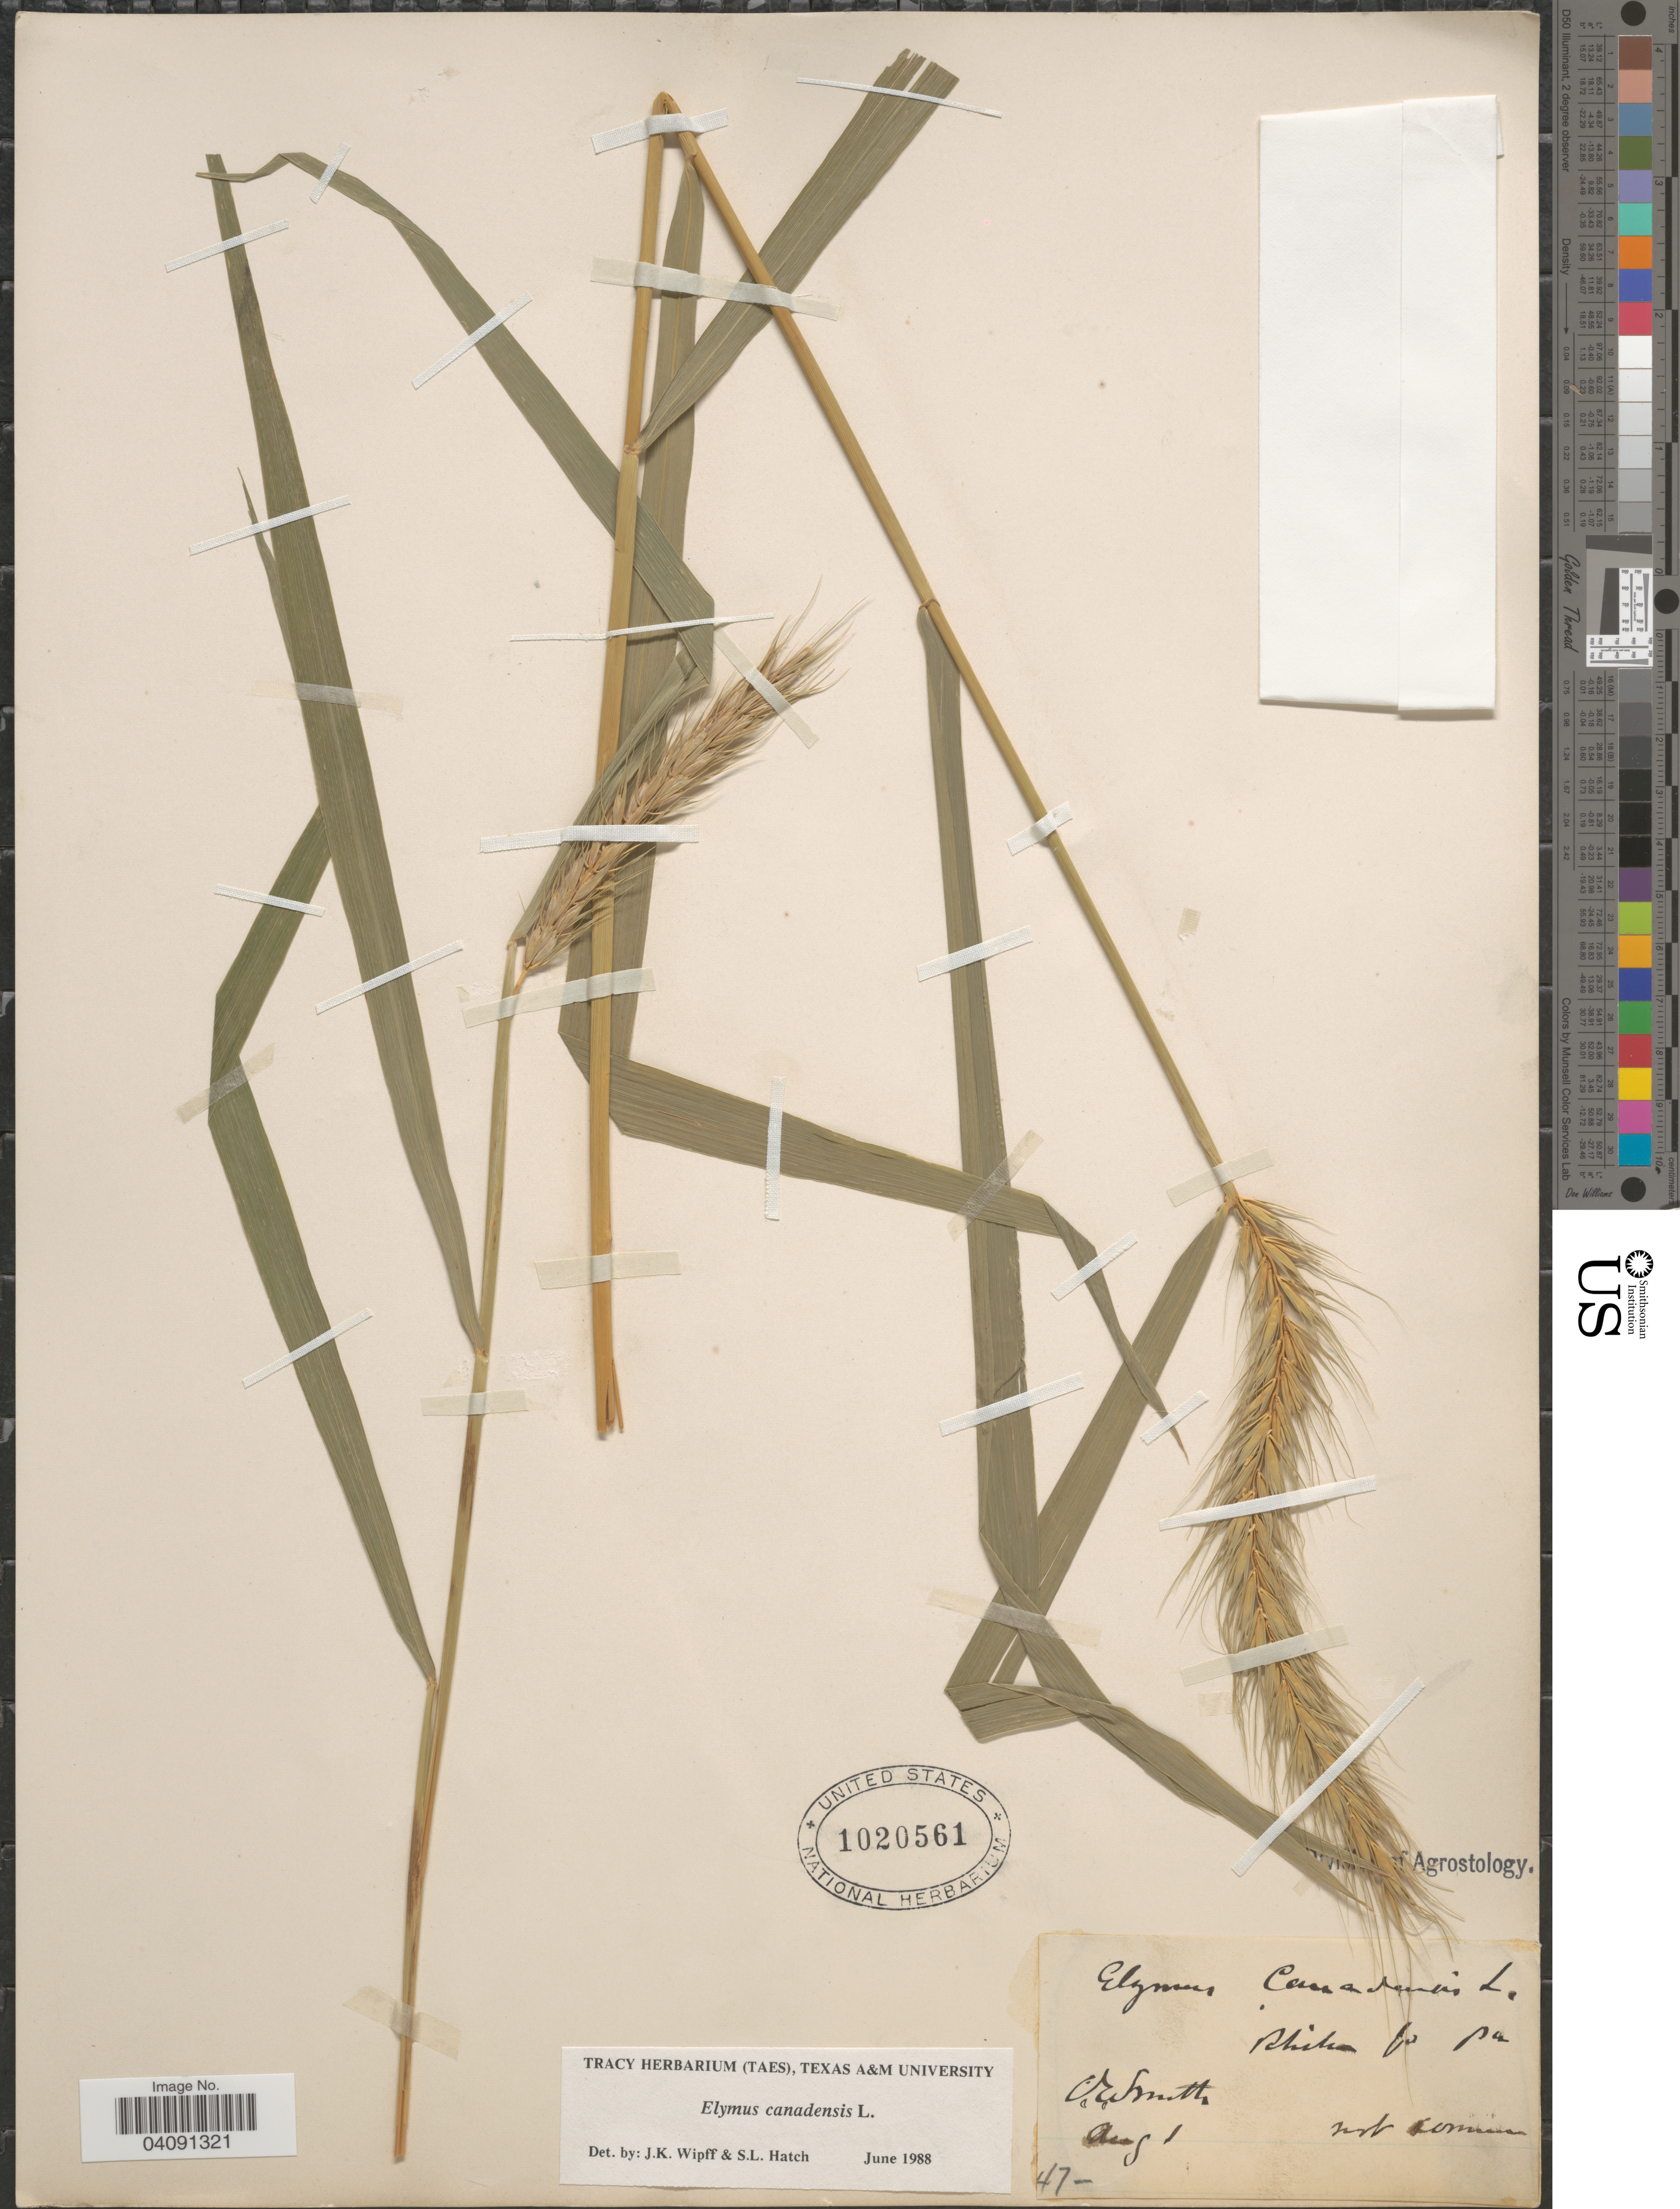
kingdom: Plantae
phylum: Tracheophyta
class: Liliopsida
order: Poales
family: Poaceae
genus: Elymus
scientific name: Elymus canadensis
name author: L.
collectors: C. A. Smith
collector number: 47*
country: United States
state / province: Pennsylvania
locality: Phila.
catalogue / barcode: US 1020561